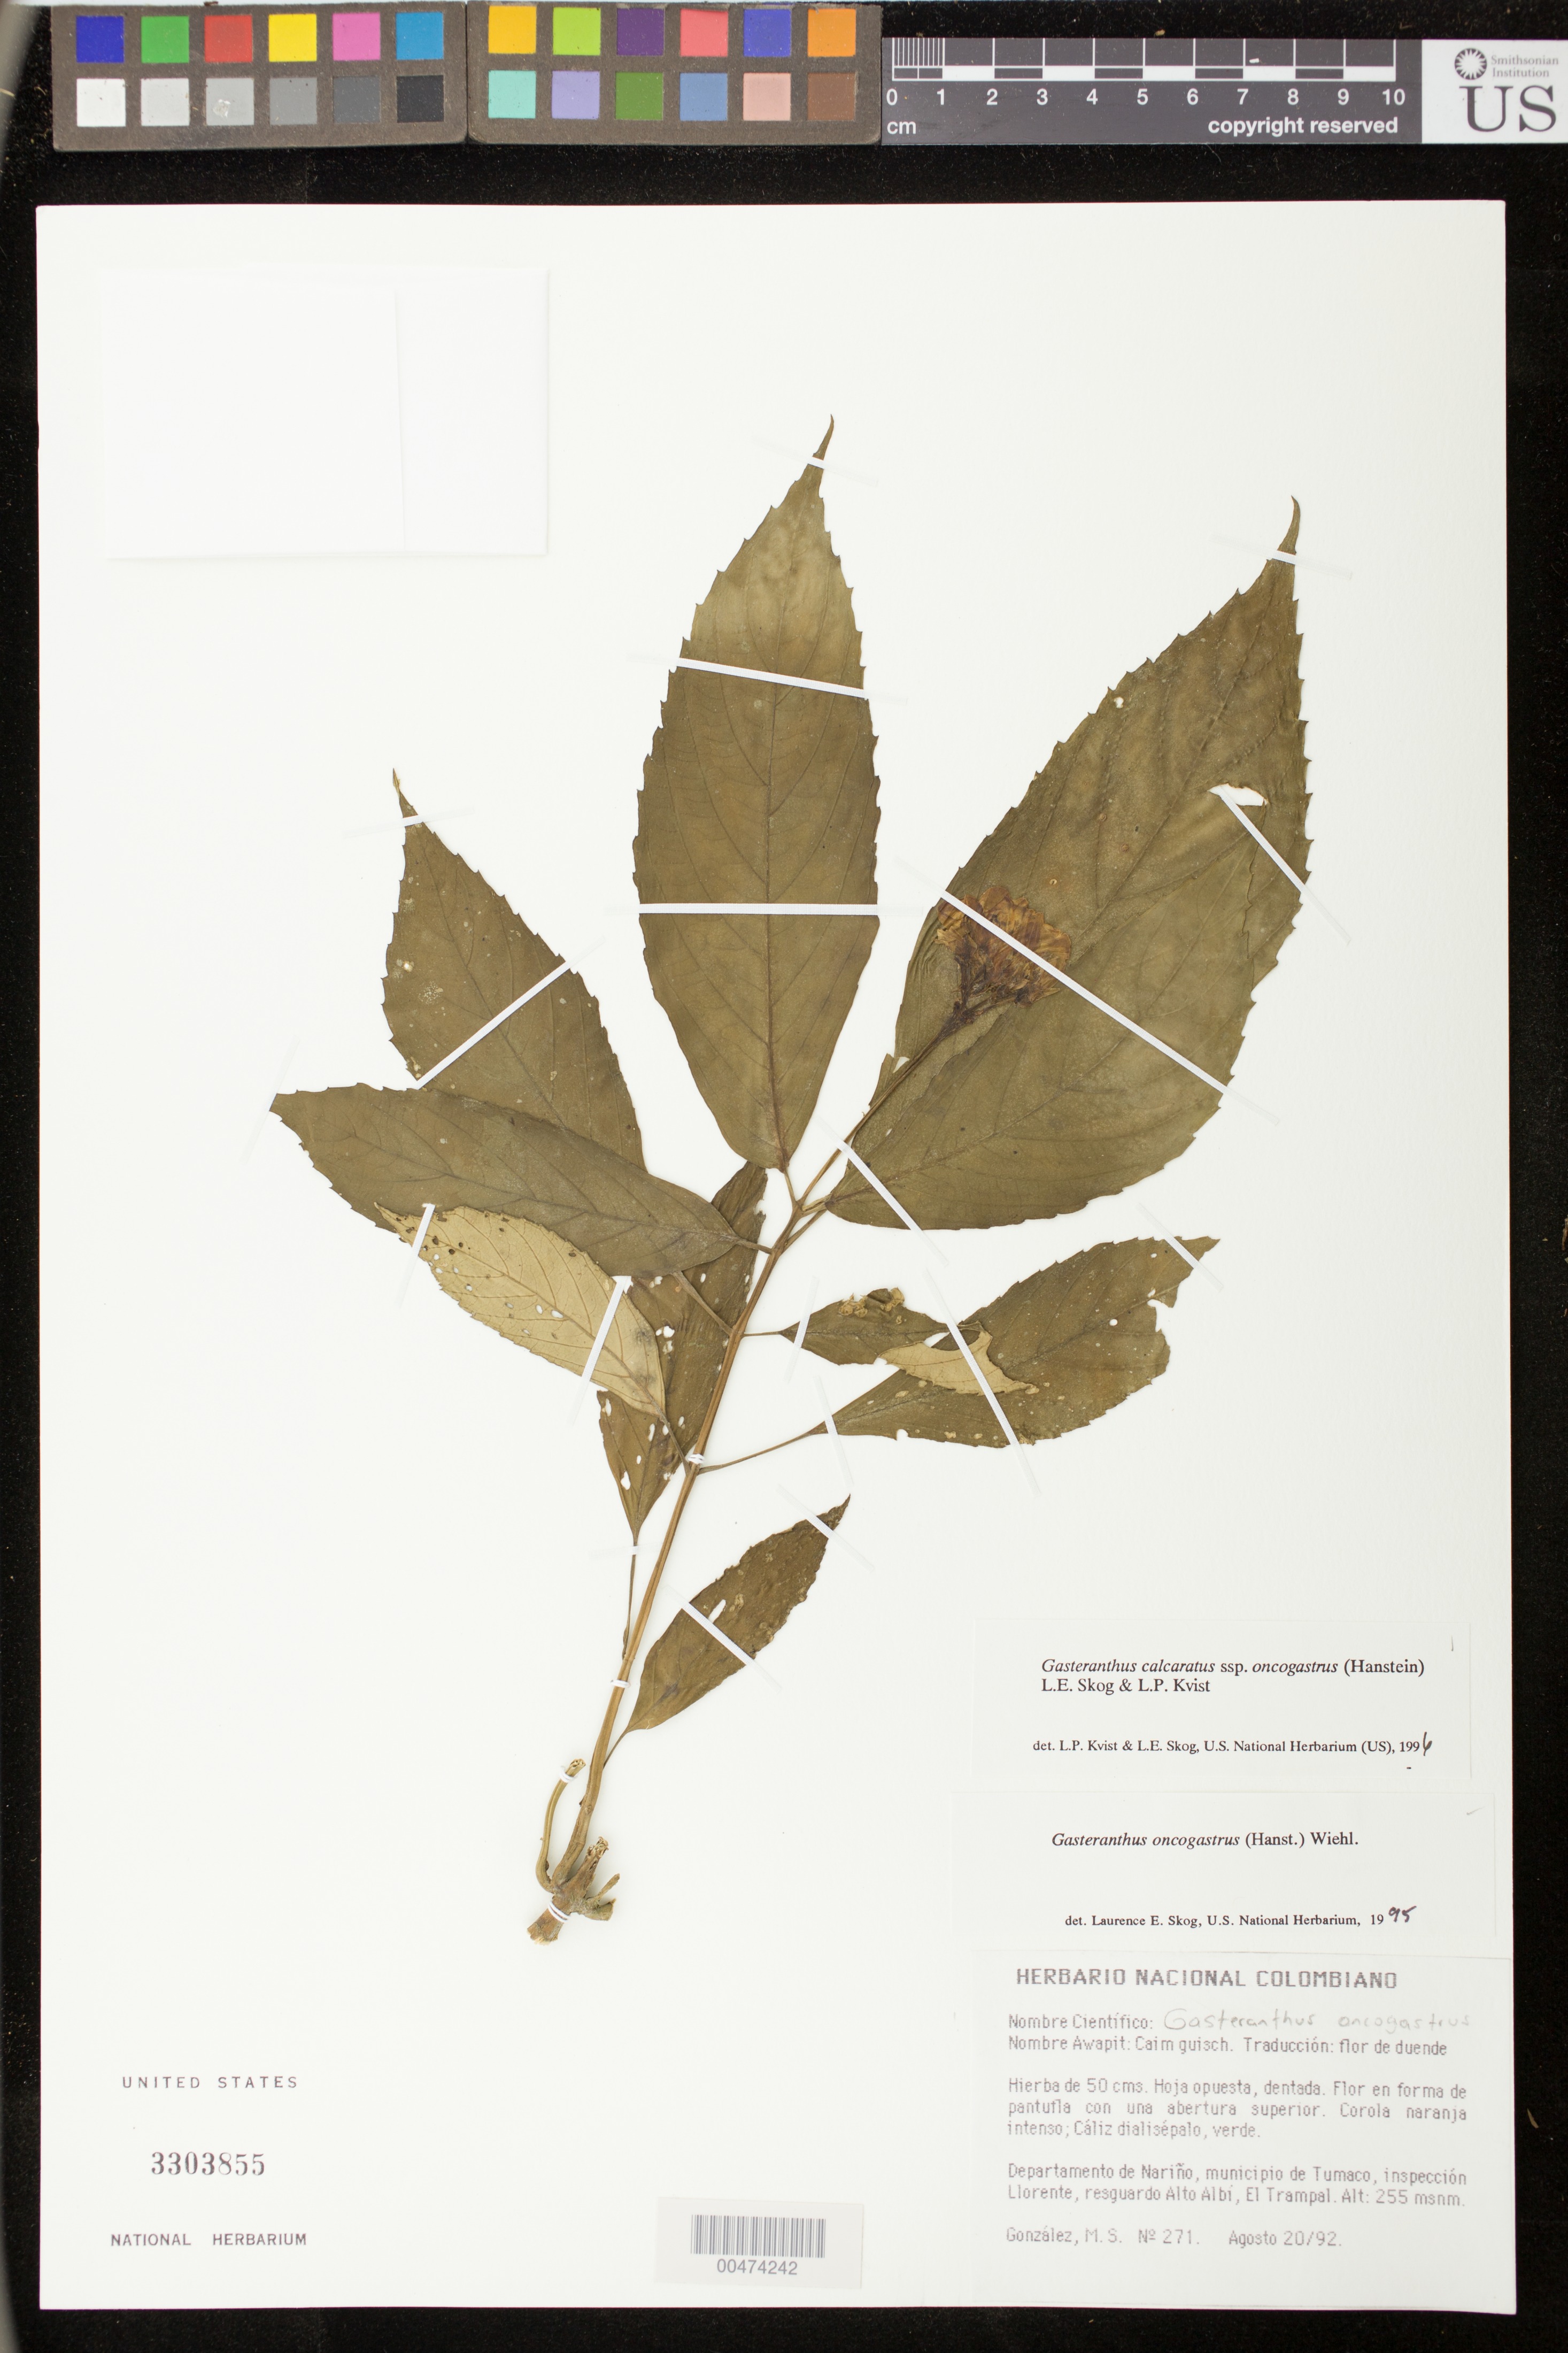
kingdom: Plantae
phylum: Tracheophyta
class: Magnoliopsida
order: Lamiales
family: Gesneriaceae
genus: Sinningia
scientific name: Sinningia incarnata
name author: (Aubl.) D.L. Denham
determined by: Skog, Laurence E.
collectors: M. Gonzalez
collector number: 271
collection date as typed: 20 Aug 1992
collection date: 1992-08-20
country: Colombia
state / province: Nariño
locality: Mpio. de Tumaco, inspección Llorente, resguardo Alto Albí, El Trampal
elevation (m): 255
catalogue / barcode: US 3303855